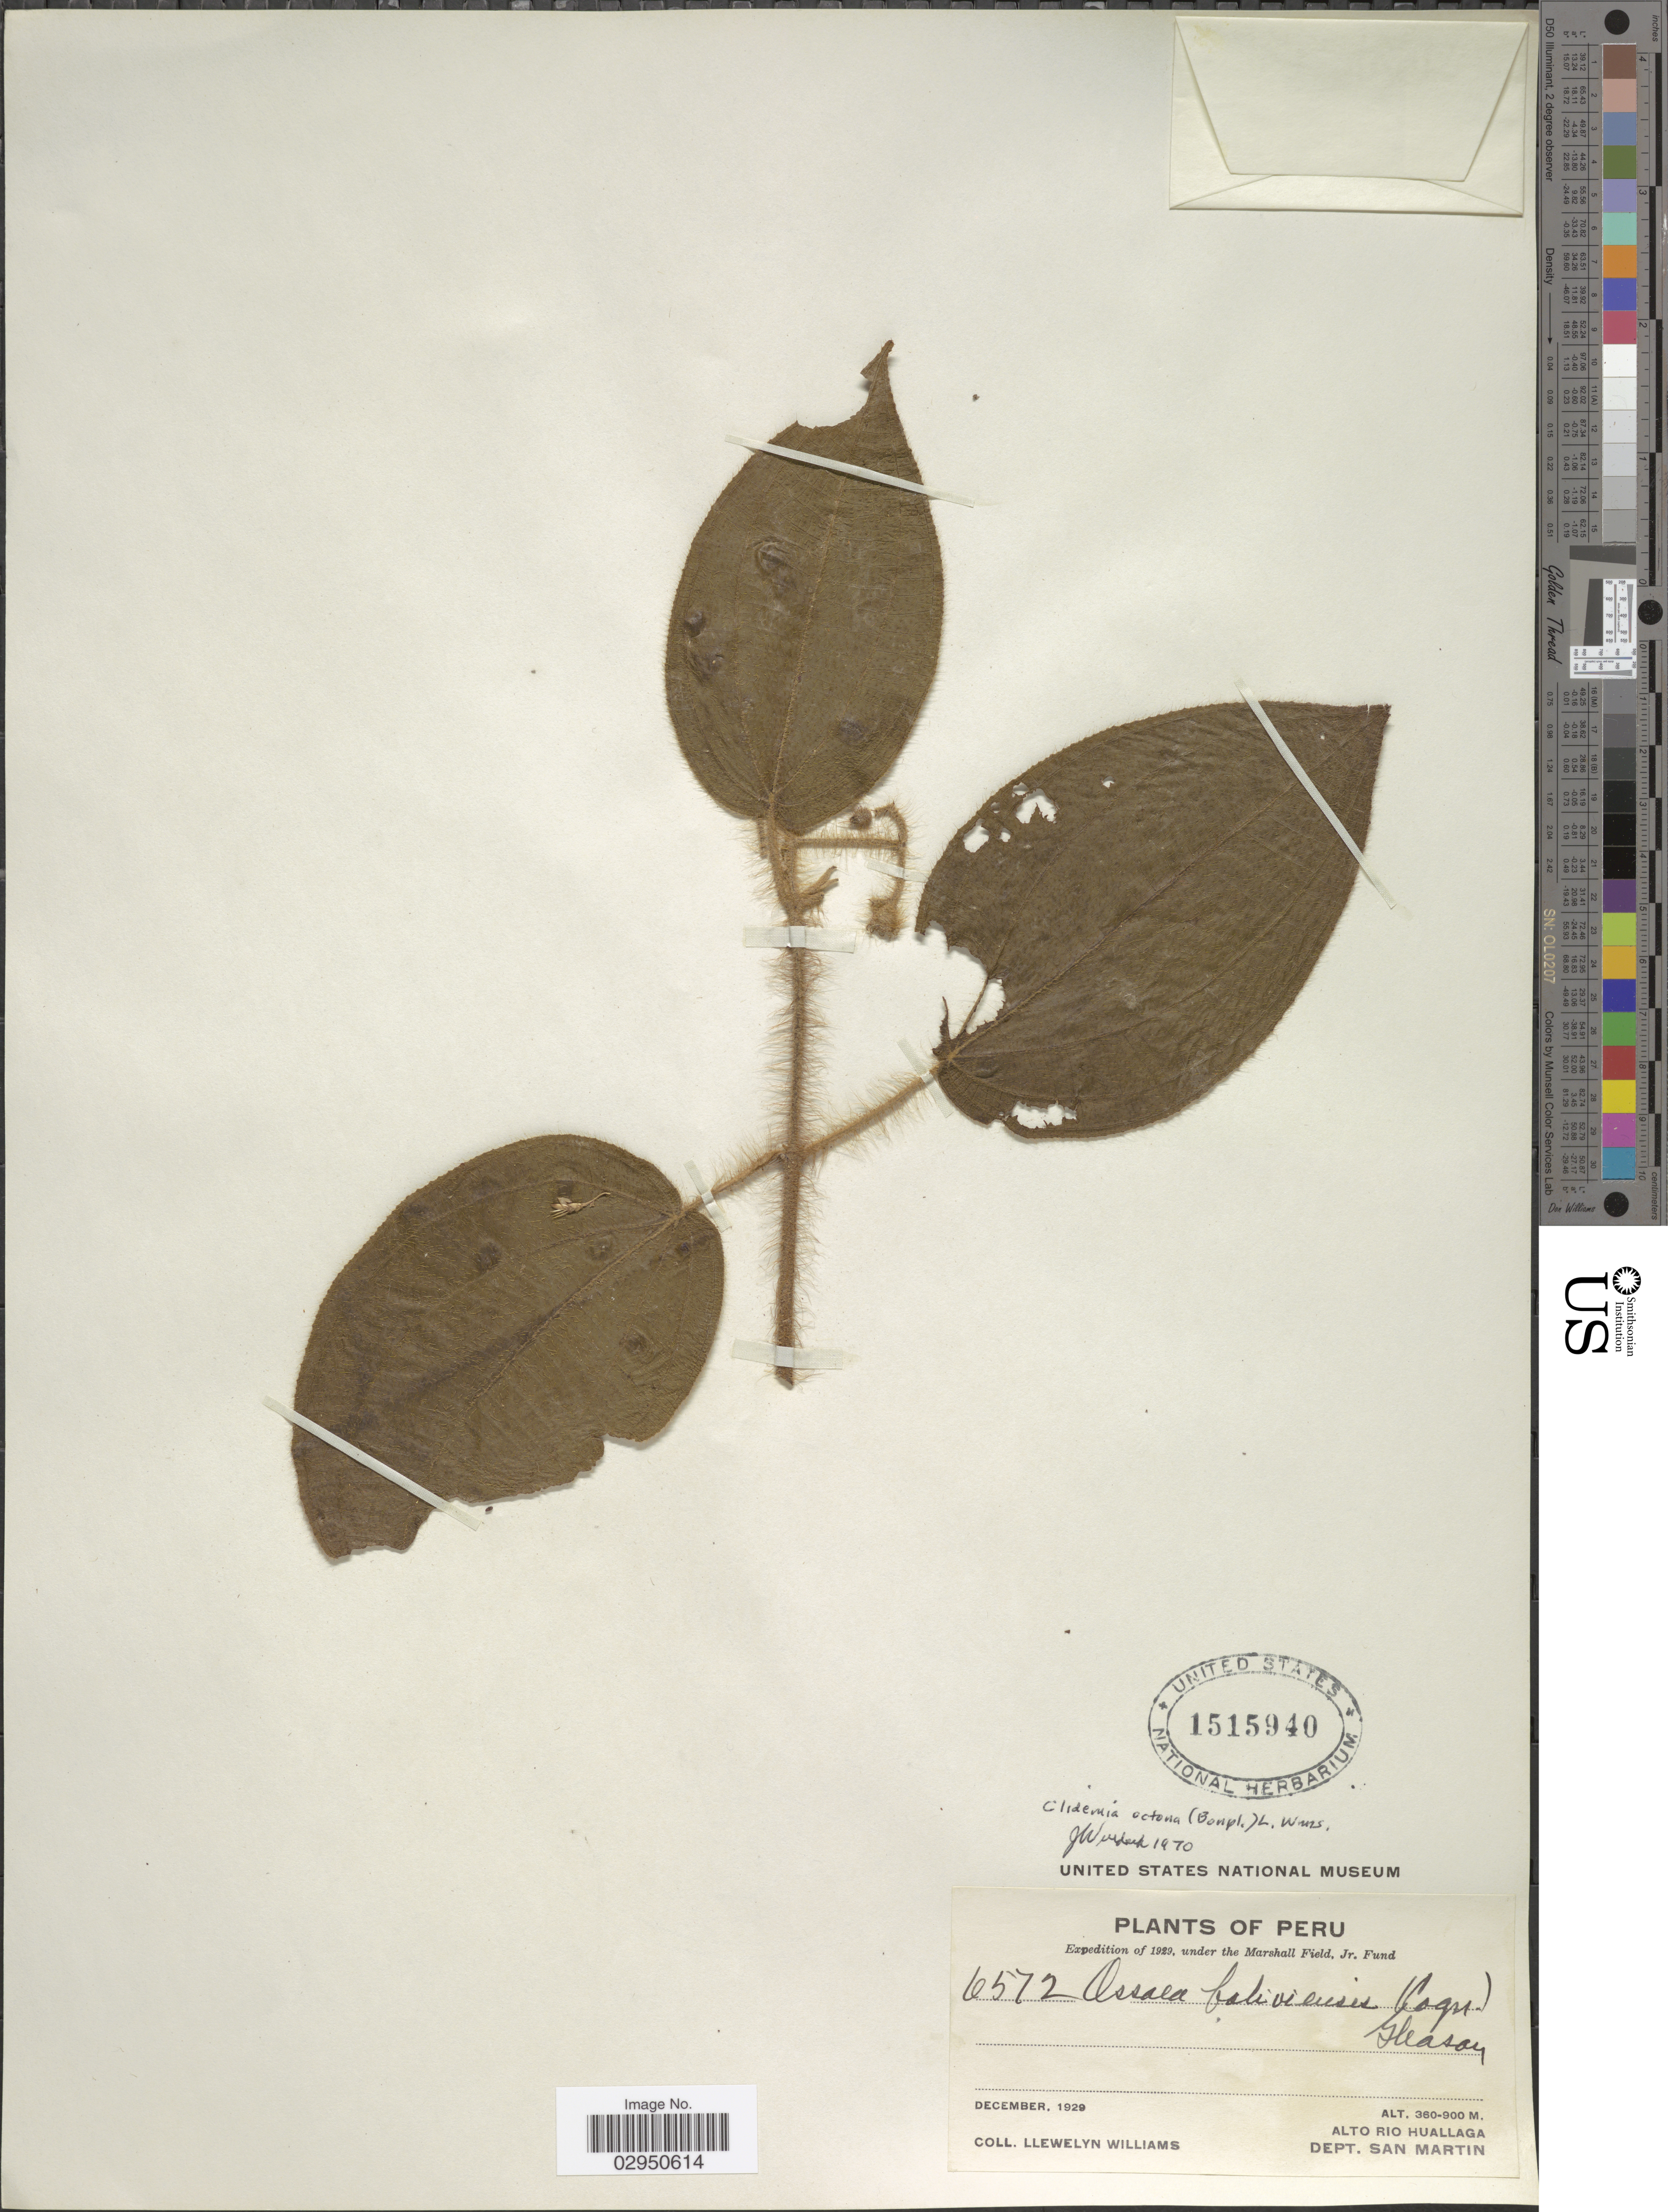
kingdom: Plantae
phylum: Tracheophyta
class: Magnoliopsida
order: Myrtales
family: Melastomataceae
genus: Clidemia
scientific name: Clidemia octona subsp. octona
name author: (Bonpl.) L.O. Williams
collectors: Ll. Williams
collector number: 6572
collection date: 1929-12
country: Peru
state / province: San Martín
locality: Alto Rio Huallaga. Dept. San Martin.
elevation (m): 360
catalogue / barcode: US 1515940